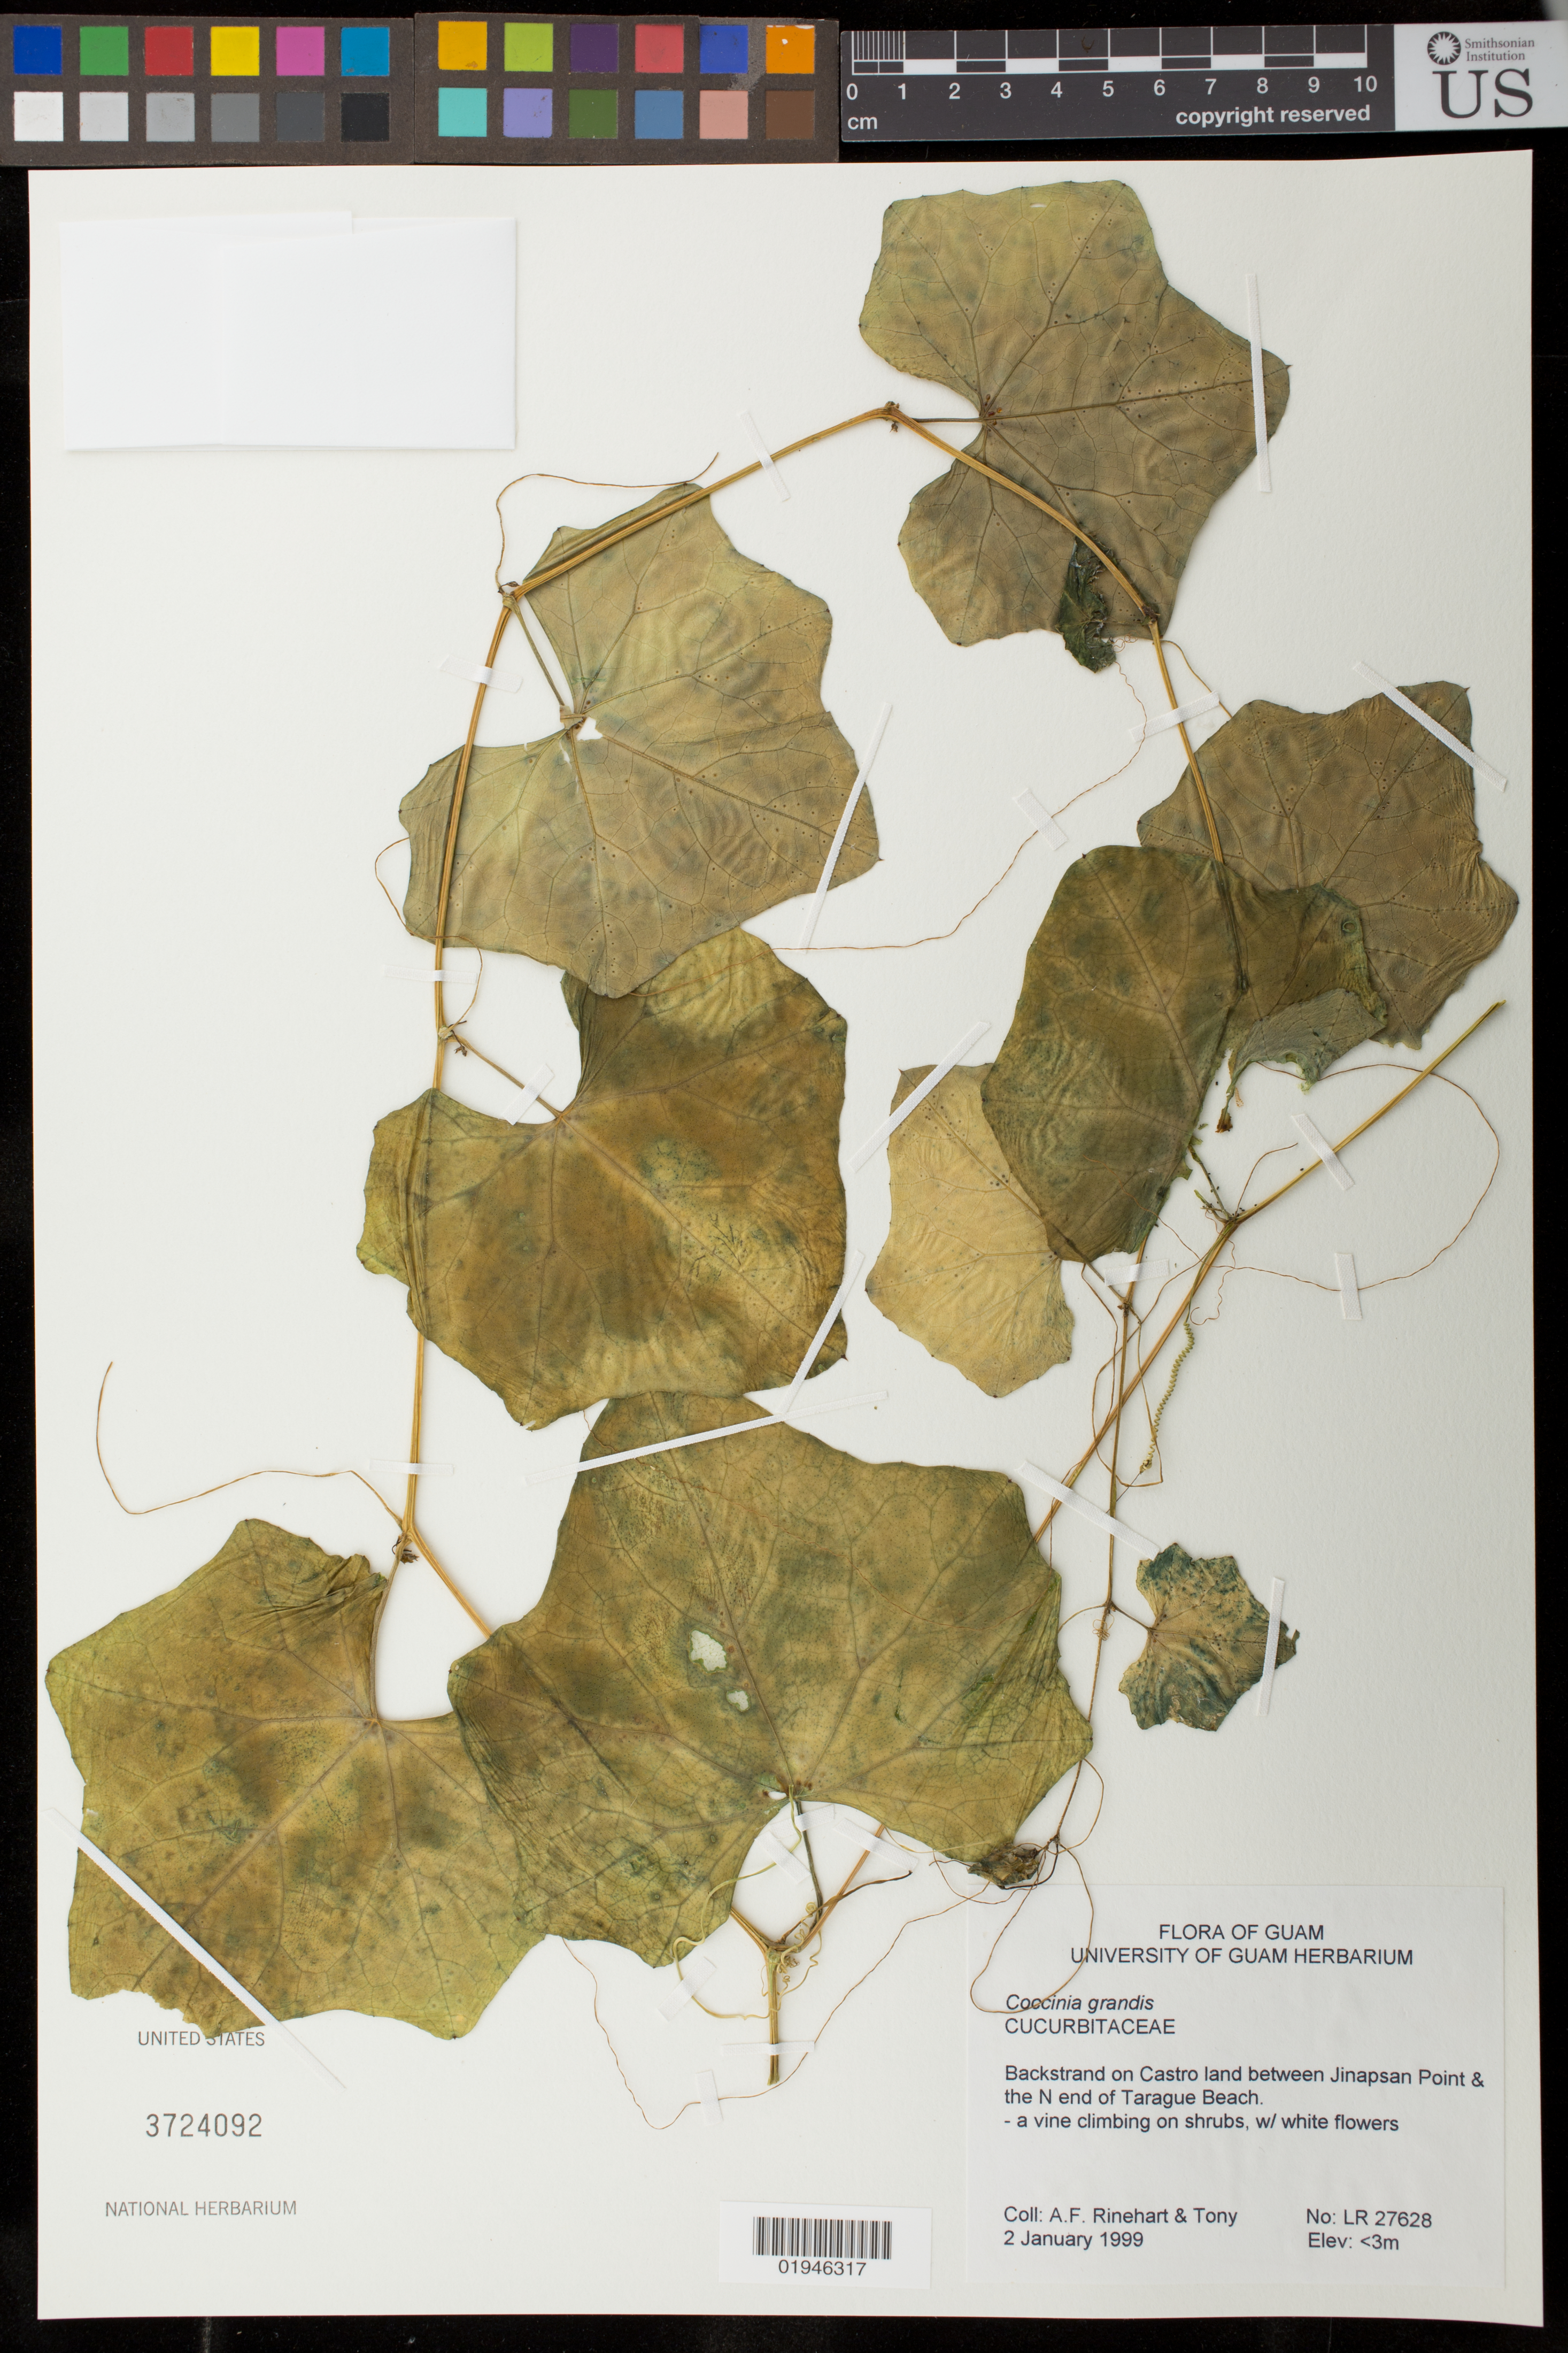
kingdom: Plantae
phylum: Tracheophyta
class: Magnoliopsida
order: Cucurbitales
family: Cucurbitaceae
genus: Coccinia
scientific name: Coccinia grandis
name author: (L.) Voigt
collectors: A. Rinehart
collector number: LR 27628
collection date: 1999-01-02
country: U.S. Administered Pacific Islands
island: Guam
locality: Backstrand on Castro land between Jinapsan Point and the N end of Tarague Beach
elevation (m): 0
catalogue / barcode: US 3724092